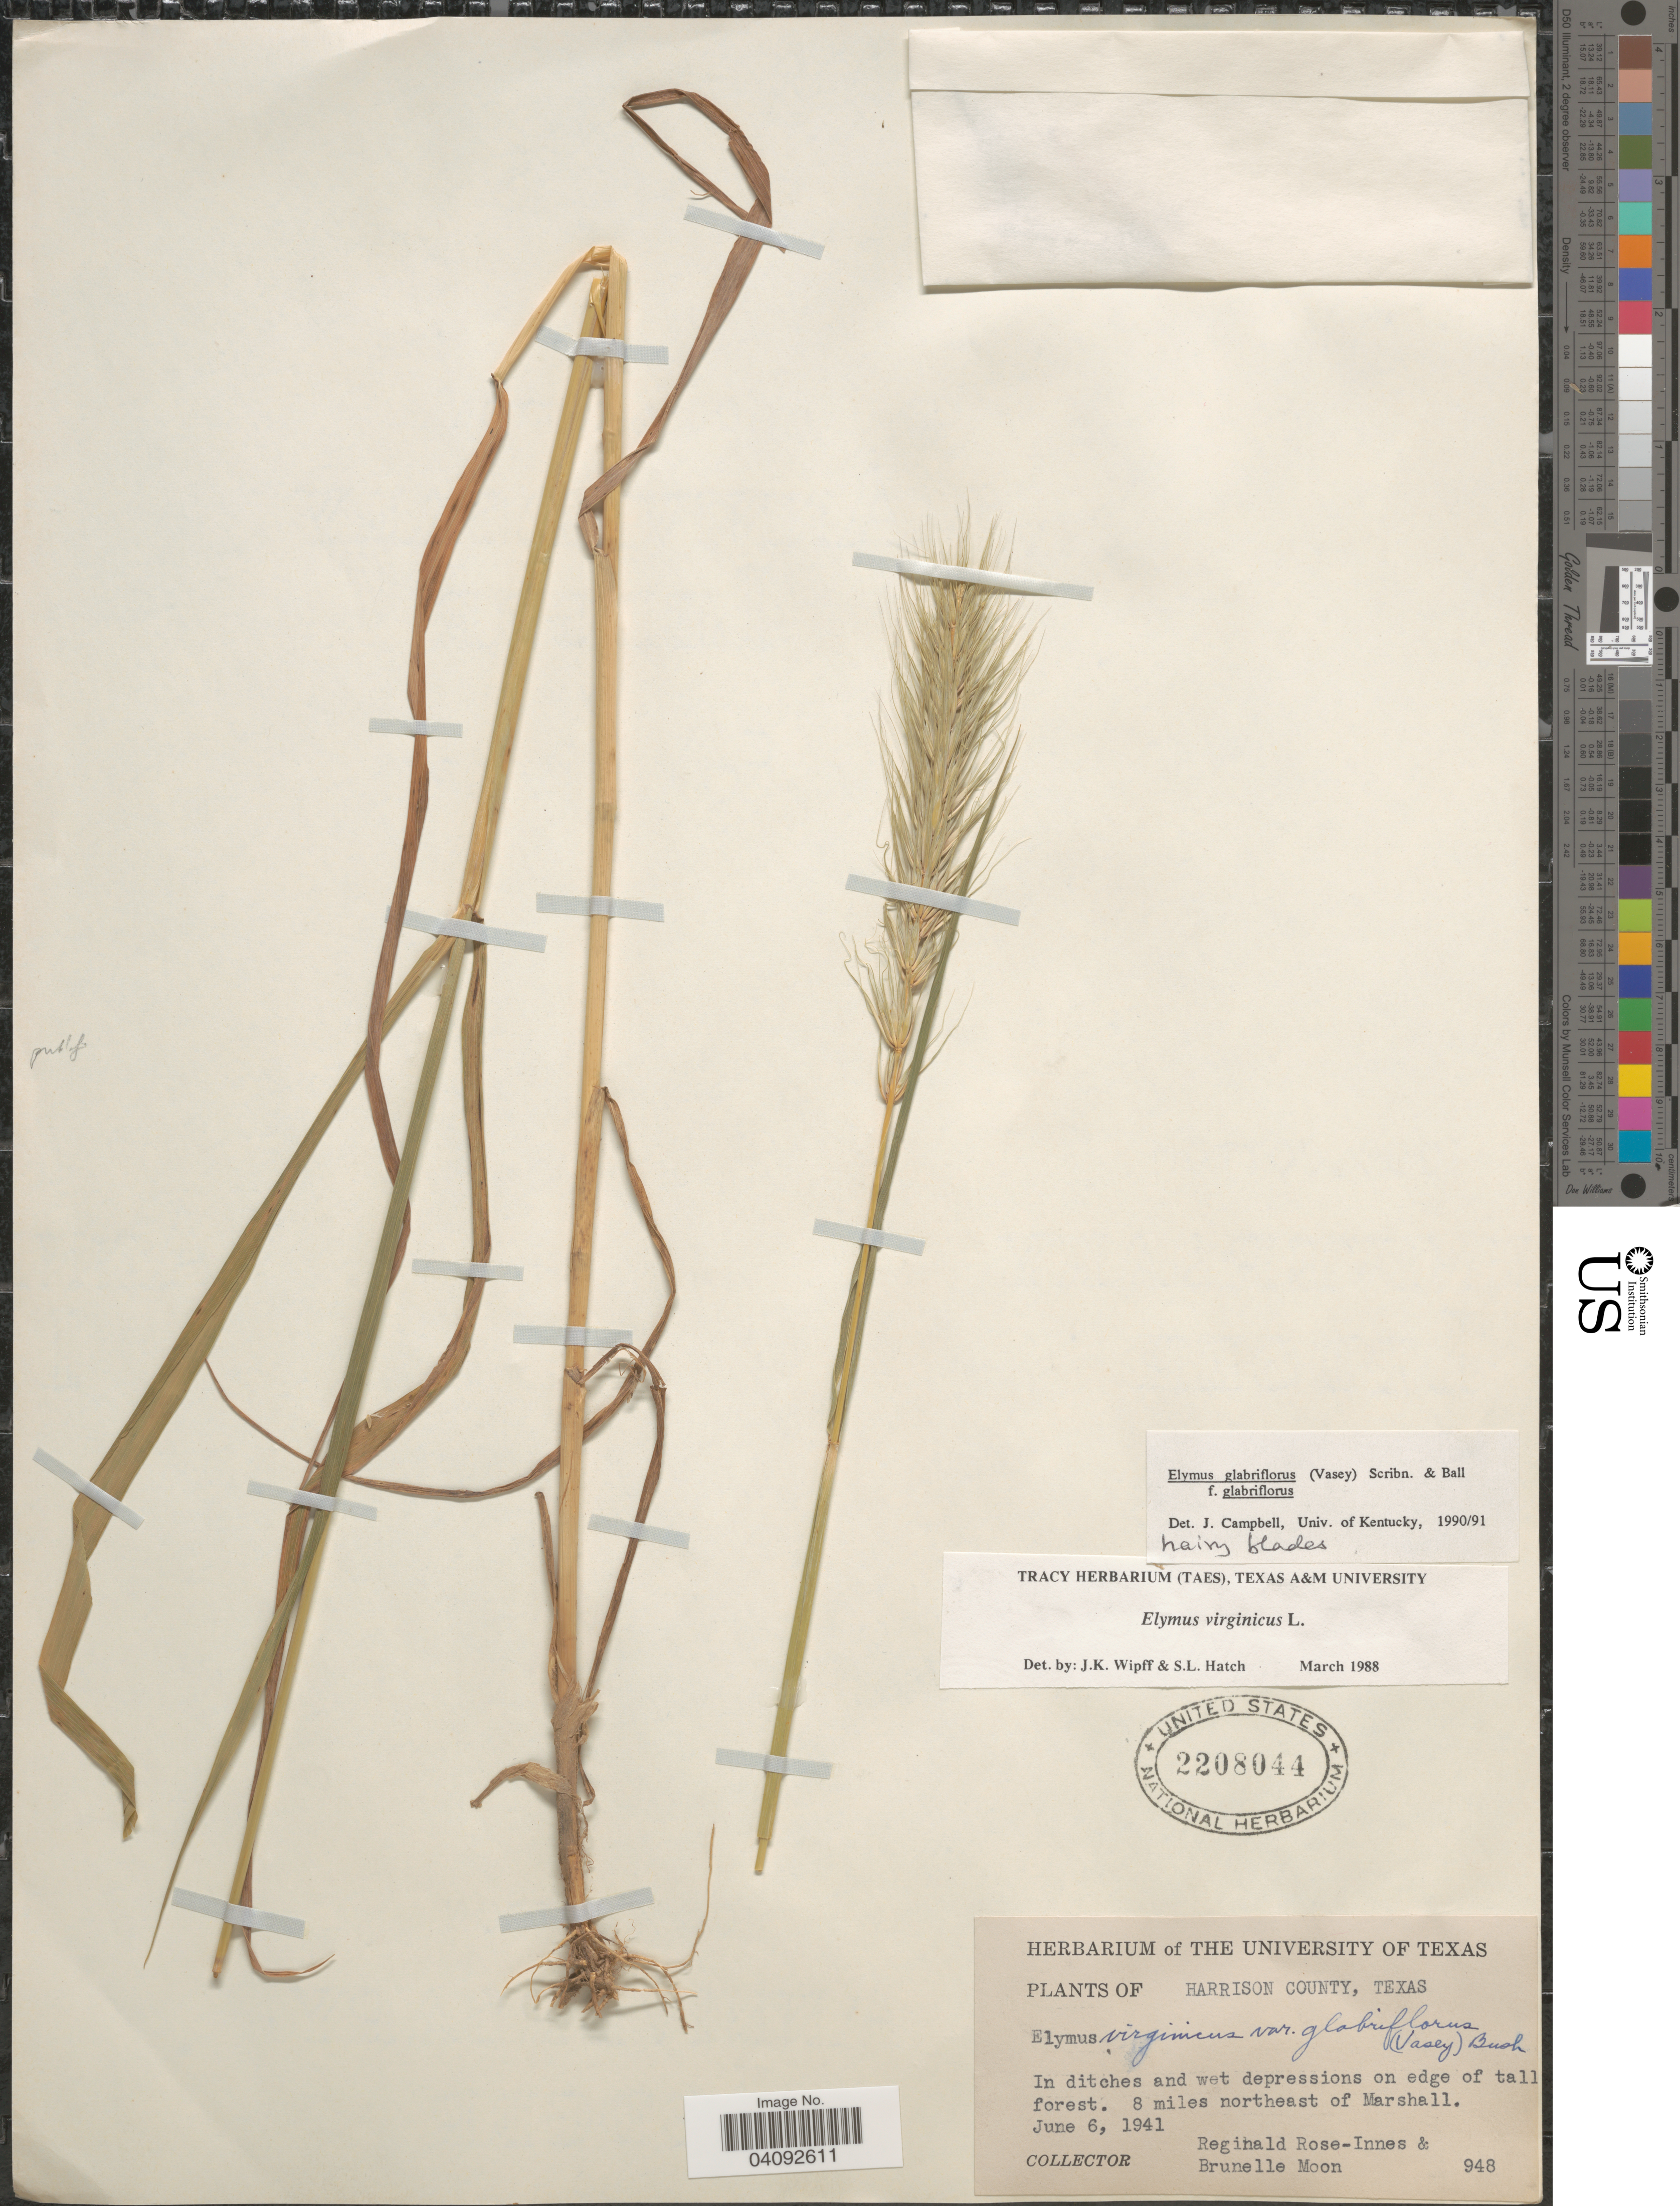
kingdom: Plantae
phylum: Tracheophyta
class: Liliopsida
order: Poales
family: Poaceae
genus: Elymus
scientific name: Elymus glabriflorus var. glabriflorus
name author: (Vasey ex L.H. Dewey) Scribn. & C.R. Ball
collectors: R. Rose-Innes & B. Moon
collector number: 948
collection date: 1941-06-06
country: United States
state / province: Texas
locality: Harrison County. 8 miles northeast of Marshall.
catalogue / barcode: US 2208044